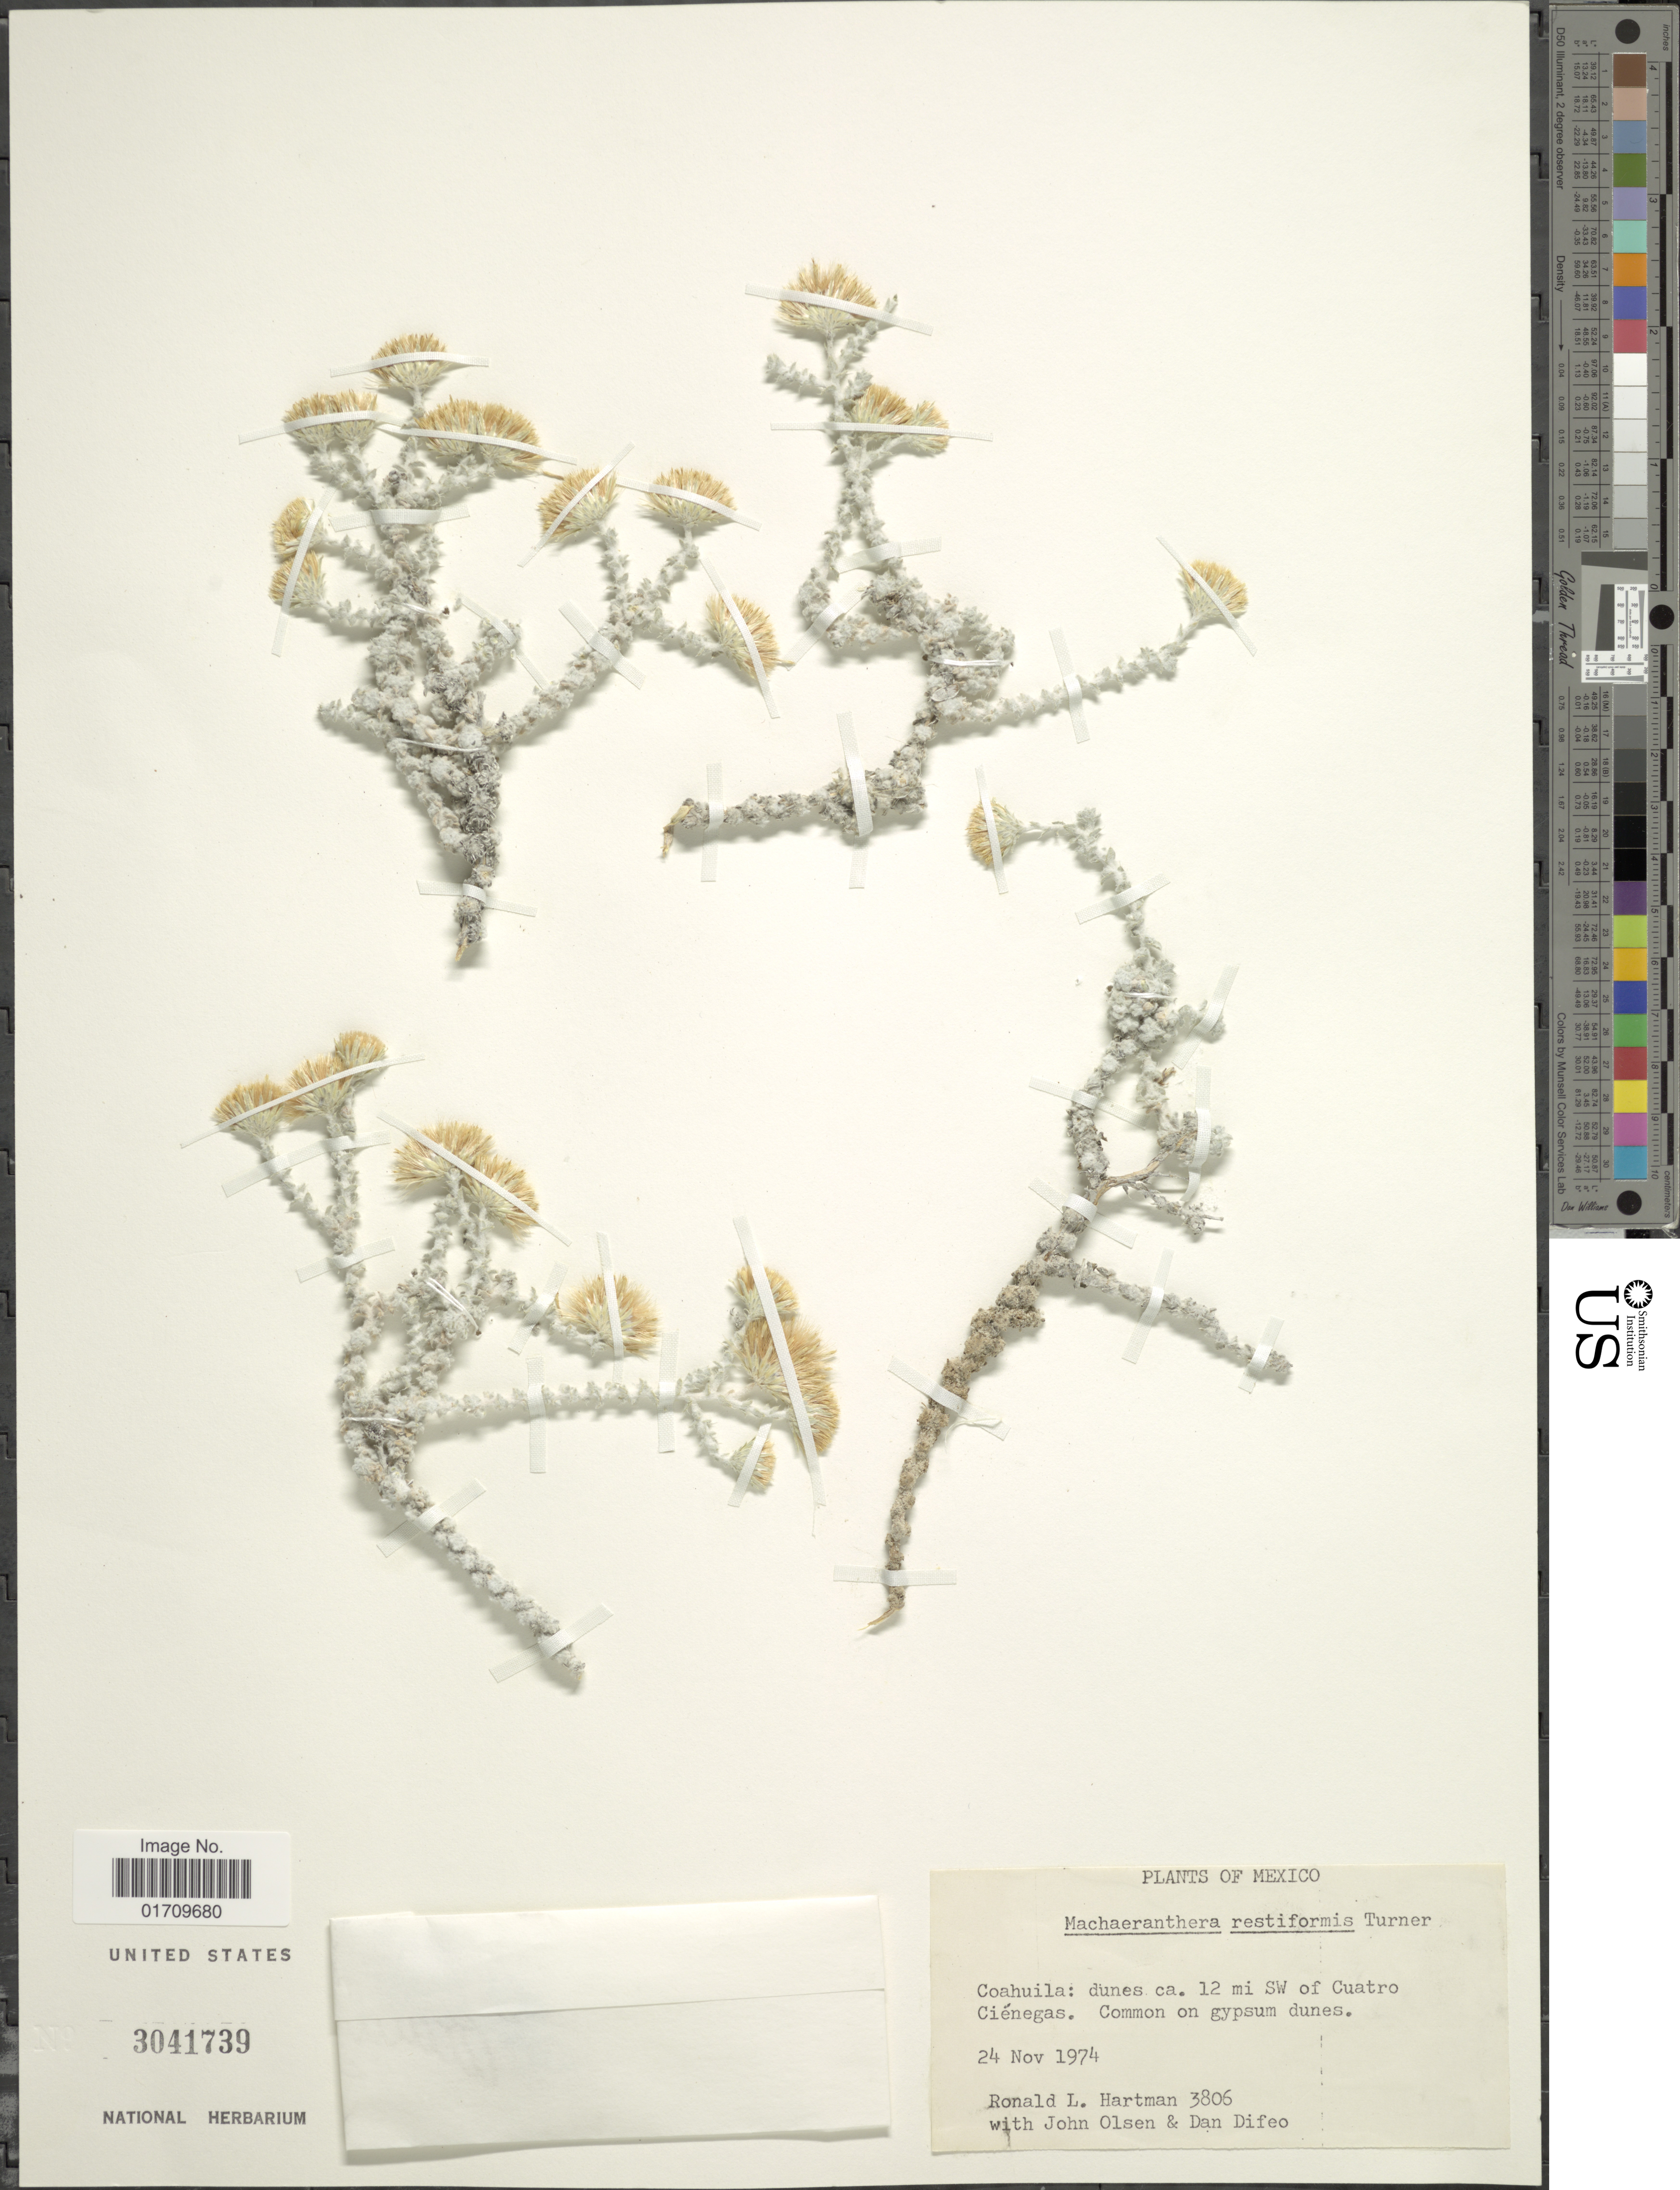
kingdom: Plantae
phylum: Tracheophyta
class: Magnoliopsida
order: Asterales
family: Asteraceae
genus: Machaeranthera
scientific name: Machaeranthera restiformis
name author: B.L. Turner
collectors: R. Hartman, J. Olsen & D. Difeo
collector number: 3806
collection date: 1974-11-24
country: Mexico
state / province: Coahuila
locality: Ca 12 mi SW of Cuatro Cienegas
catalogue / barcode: US 3041739